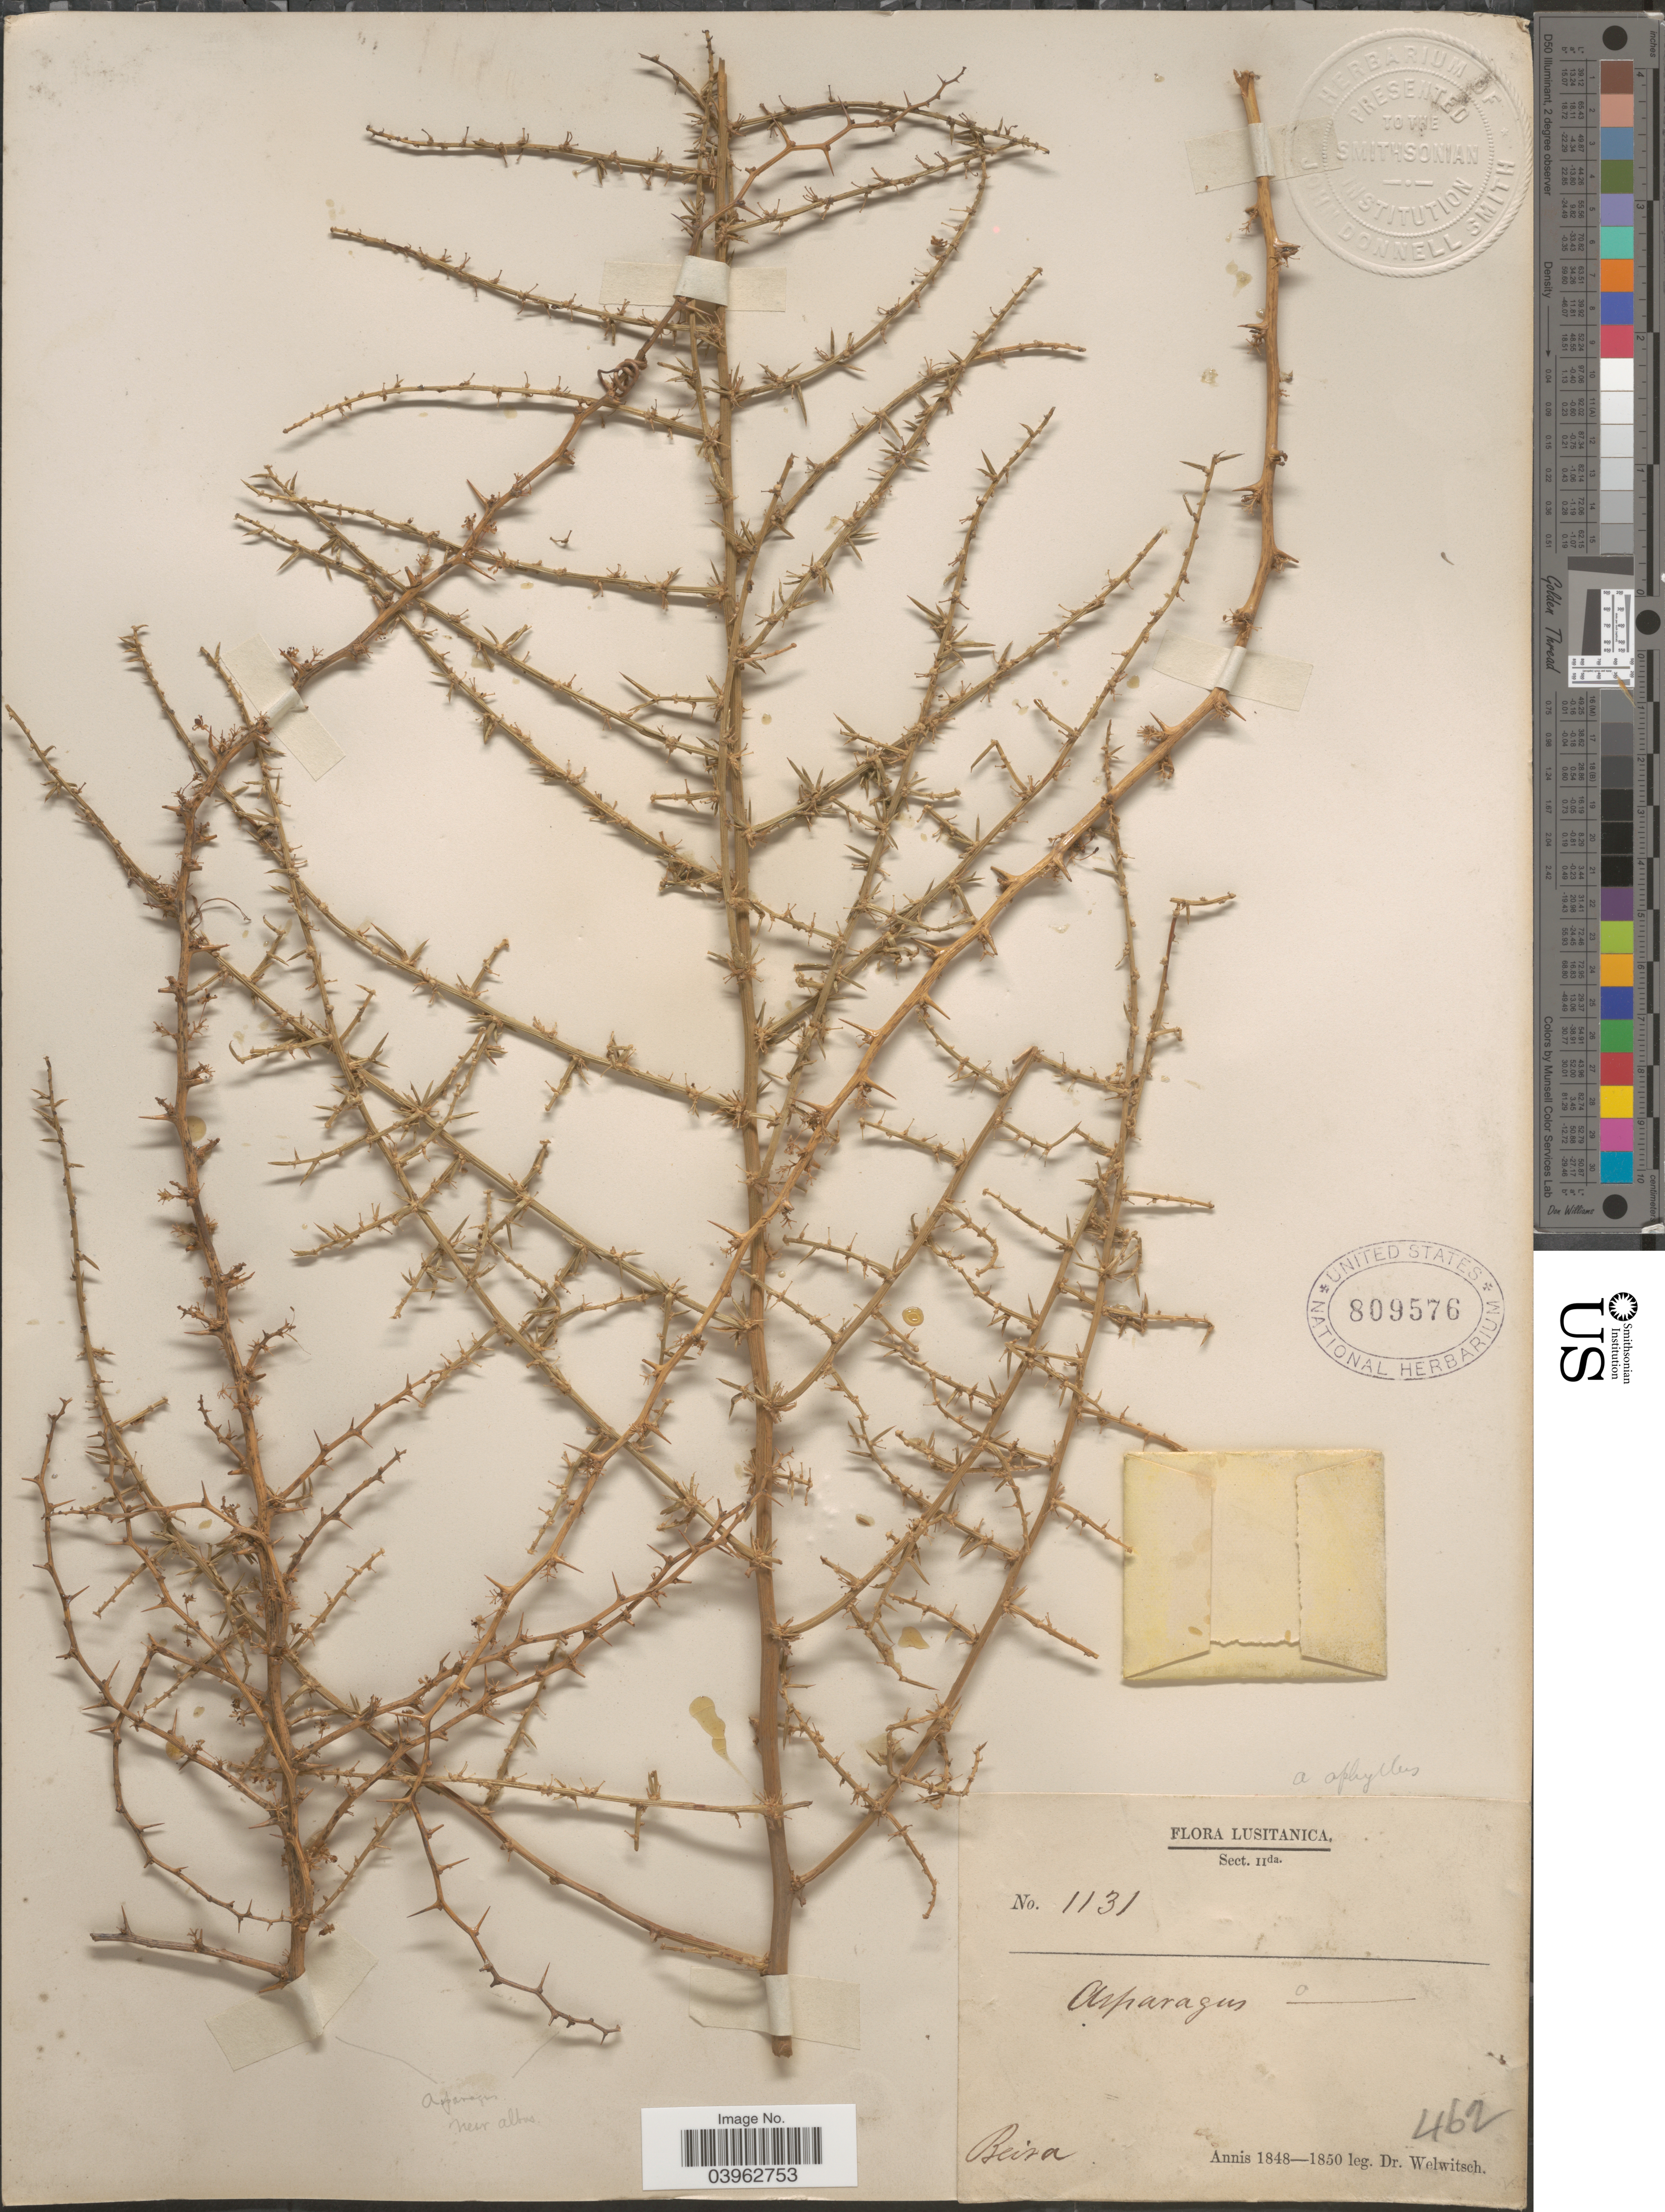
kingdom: Plantae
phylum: Tracheophyta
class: Liliopsida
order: Asparagales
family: Asparagaceae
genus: Asparagus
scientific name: Asparagus aphyllus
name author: L.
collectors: -. Welwitsch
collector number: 1131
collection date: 1848/1850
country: Portugal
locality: Lusitanica. Beira.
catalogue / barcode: US 809576